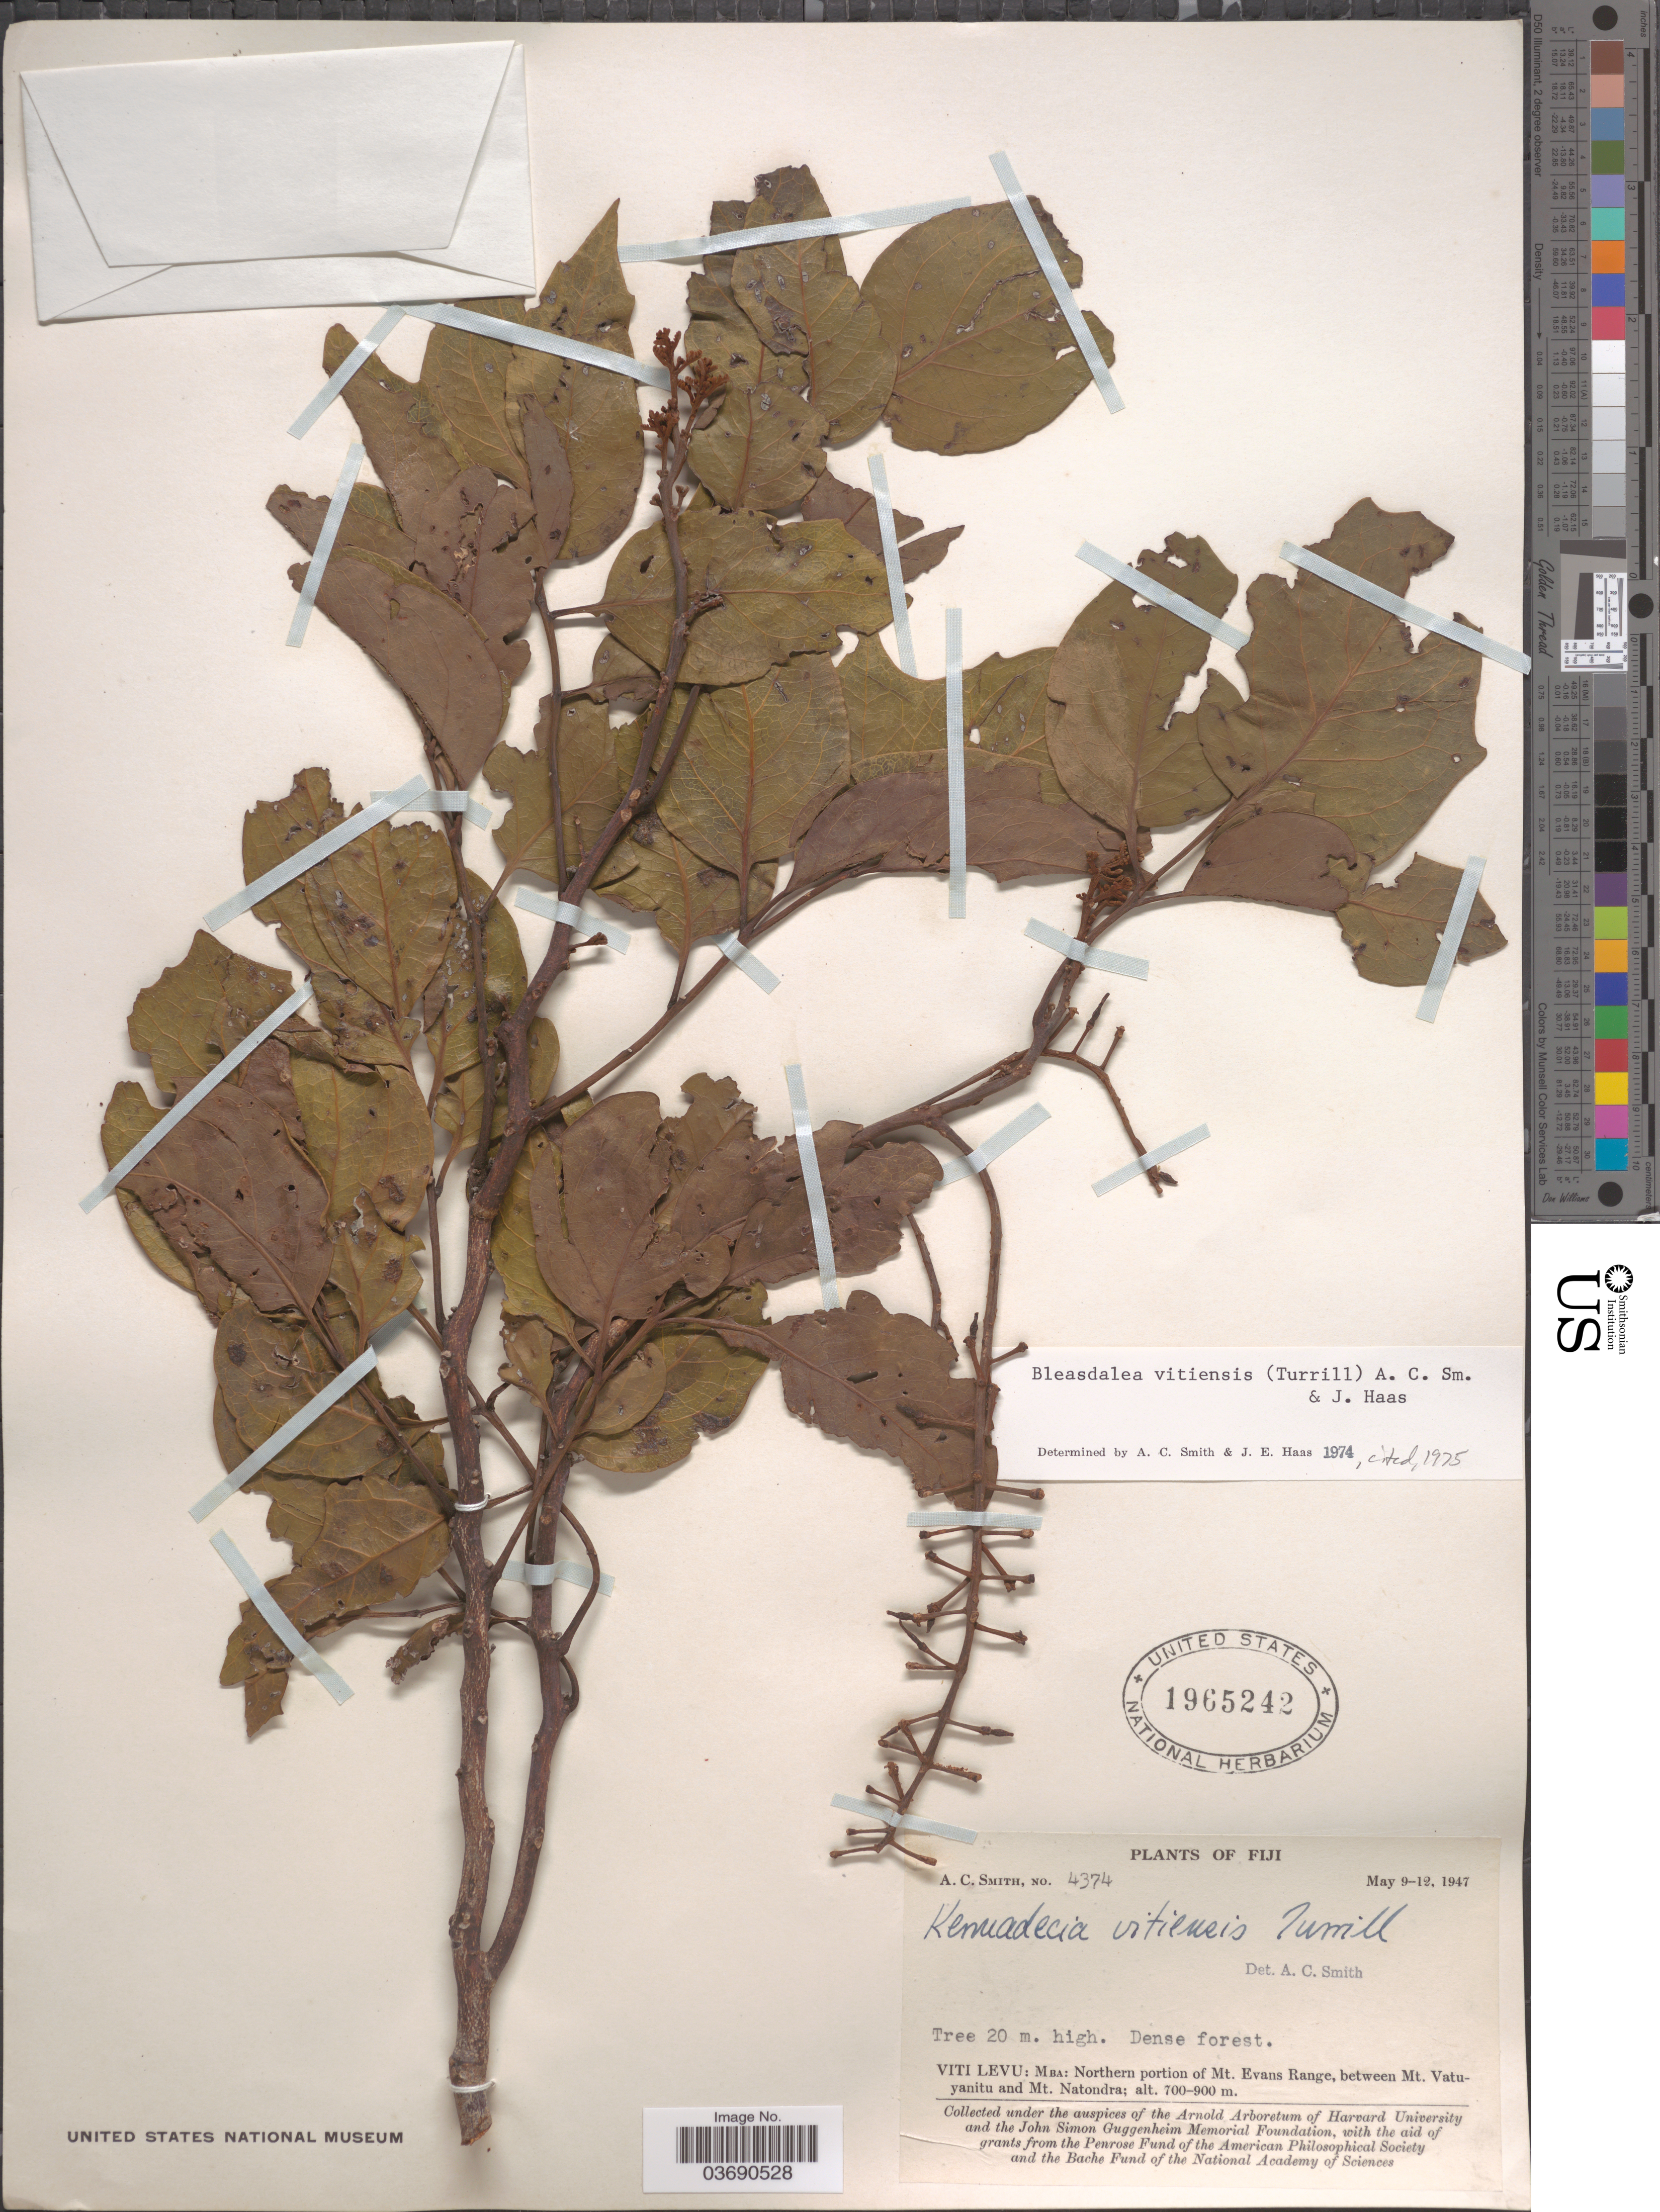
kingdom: Plantae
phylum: Tracheophyta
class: Magnoliopsida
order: Proteales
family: Proteaceae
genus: Turrillia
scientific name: Turrillia vitiensis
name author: (Turill) A.C. Sm.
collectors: A. C. Smith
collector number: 4374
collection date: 1947-05-09/1947-05-12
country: Fiji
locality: Viti Levu: Mba: Northern portion of Mt. Evans Range, between Mt. Vatuyanitu and Mt. Natondra.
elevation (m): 700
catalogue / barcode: US 1965242